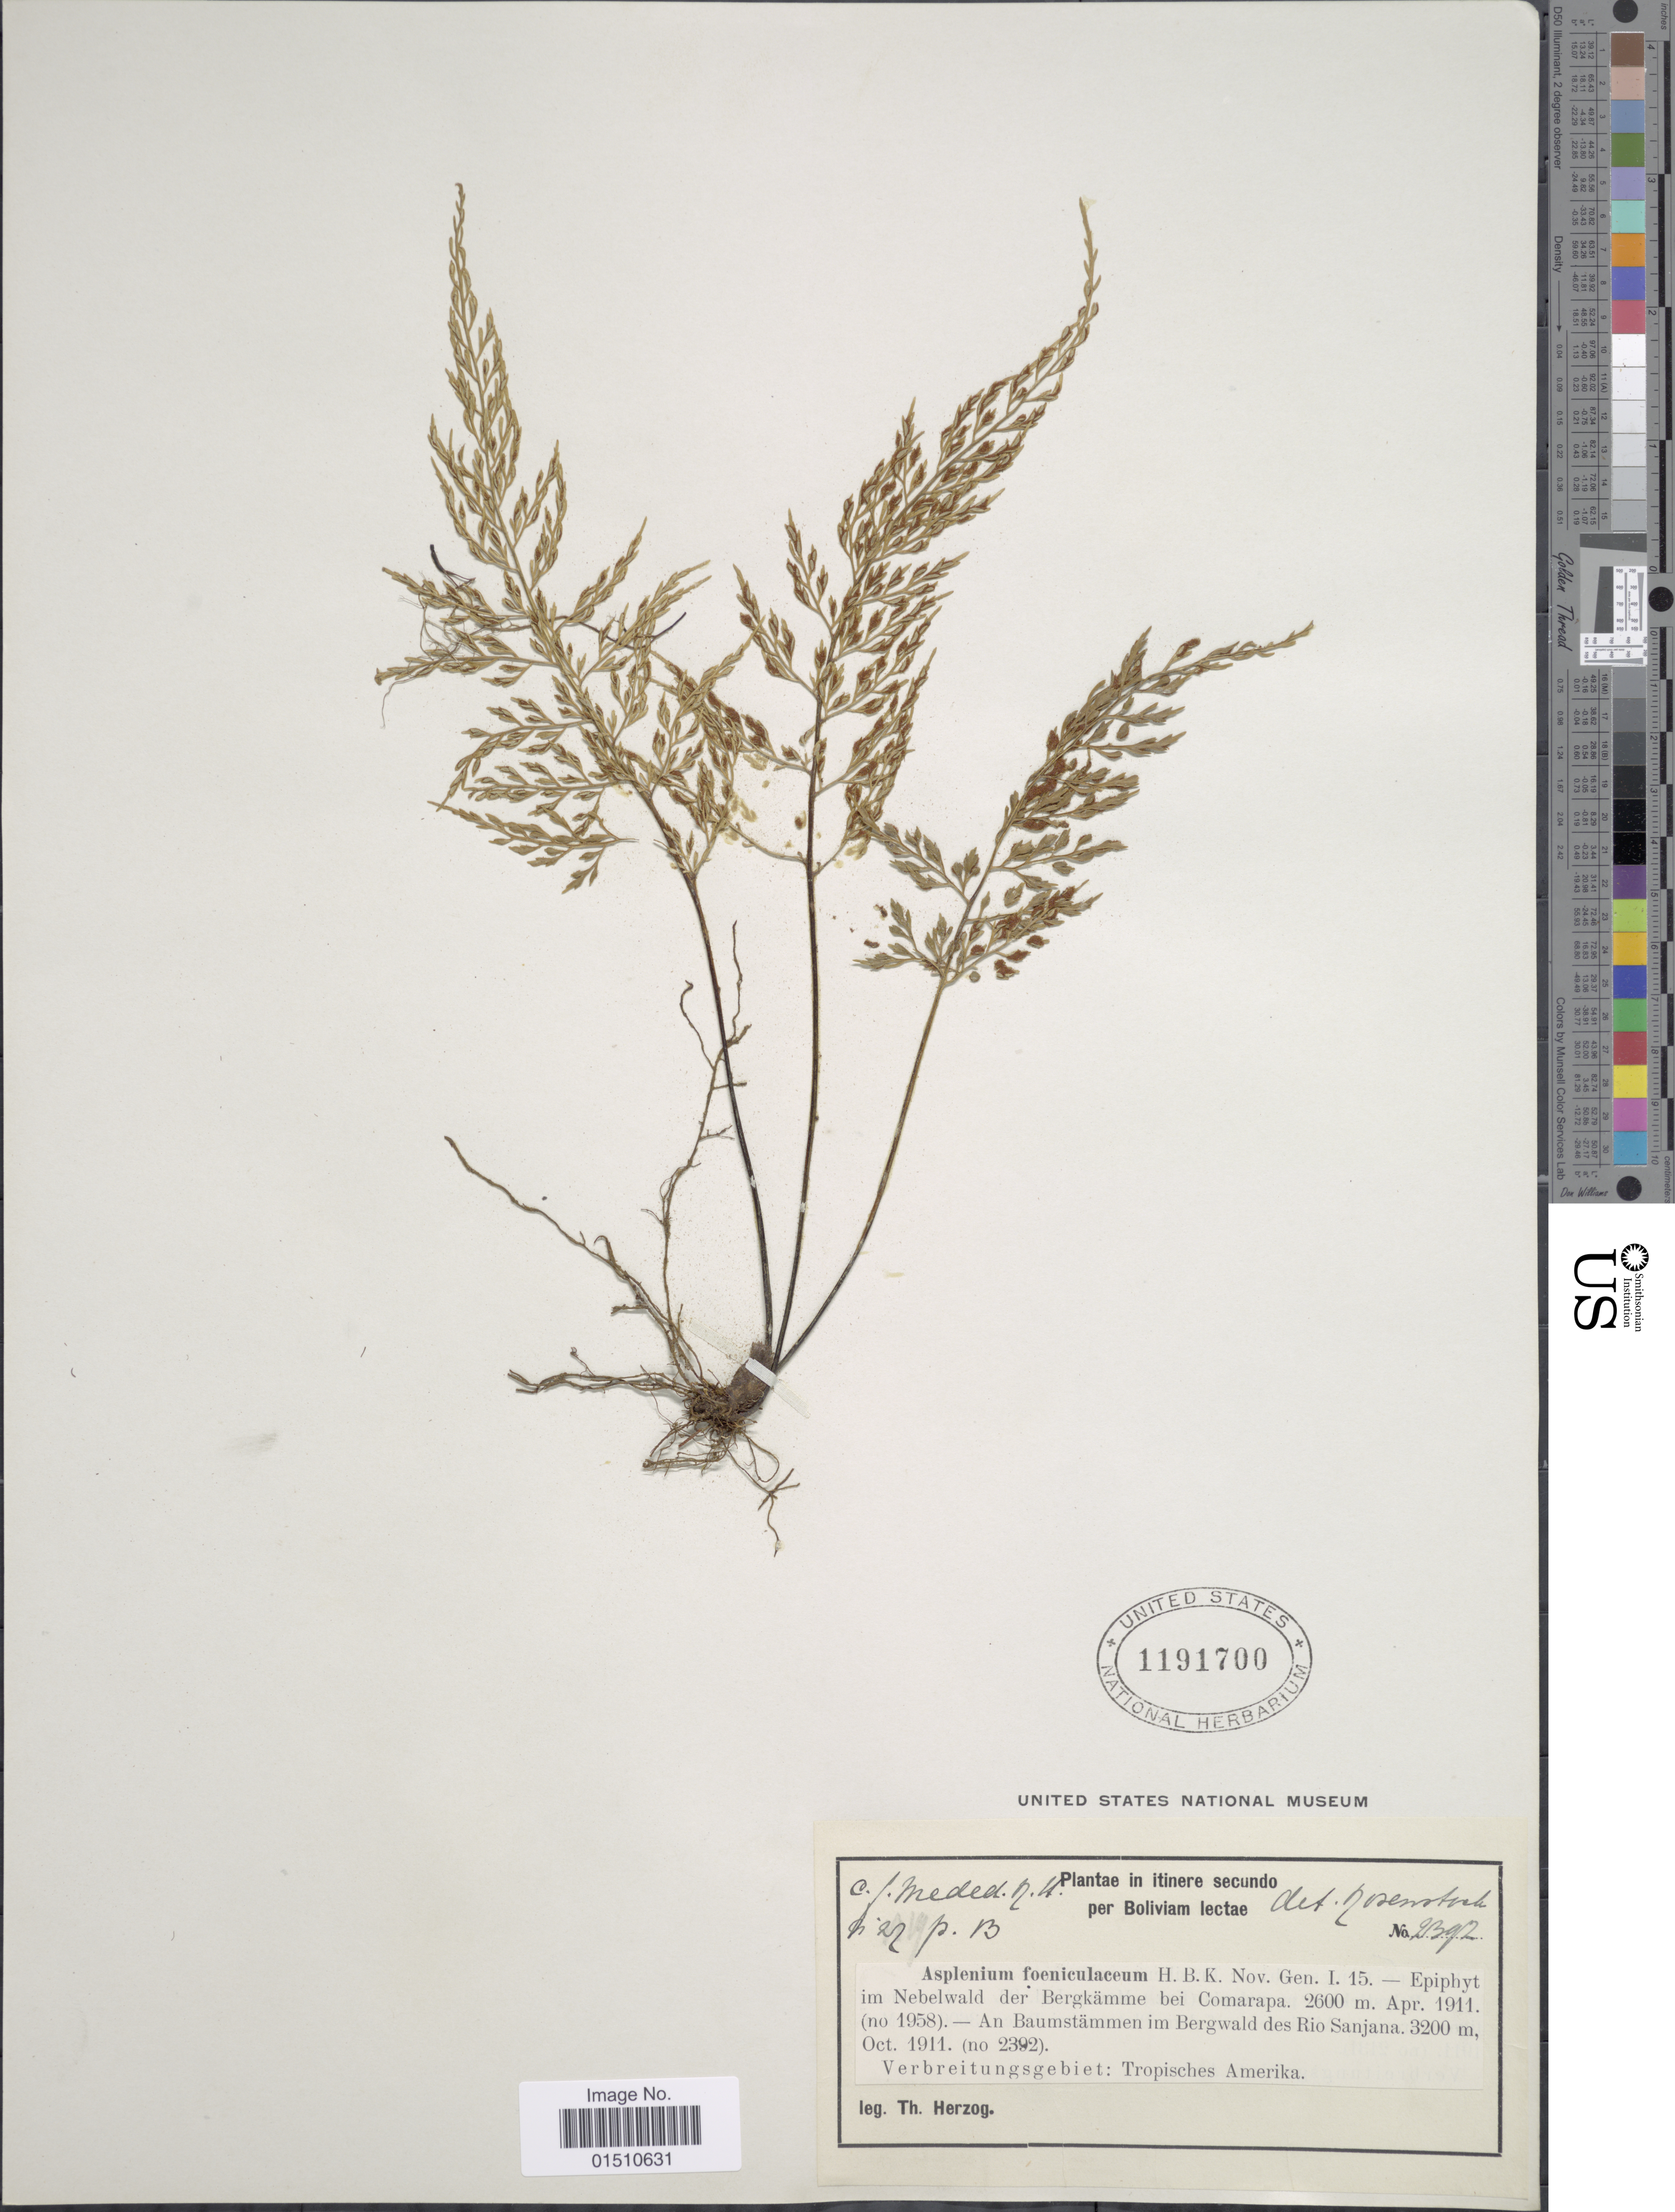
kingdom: Plantae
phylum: Tracheophyta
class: Polypodiopsida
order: Polypodiales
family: Aspleniaceae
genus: Asplenium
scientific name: Asplenium cuspidatum var. foeniculaceum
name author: (Kunth) C.V. Morton & Lellinger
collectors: T. K. J. Herzog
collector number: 2392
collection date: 1911-04/1911-10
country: Bolivia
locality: Boliviam, An Baumstammen im Bergwald des Rio Sanjana. Verbreitungsgebiet: Tropisches Amerika.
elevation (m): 2600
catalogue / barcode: US 1191700